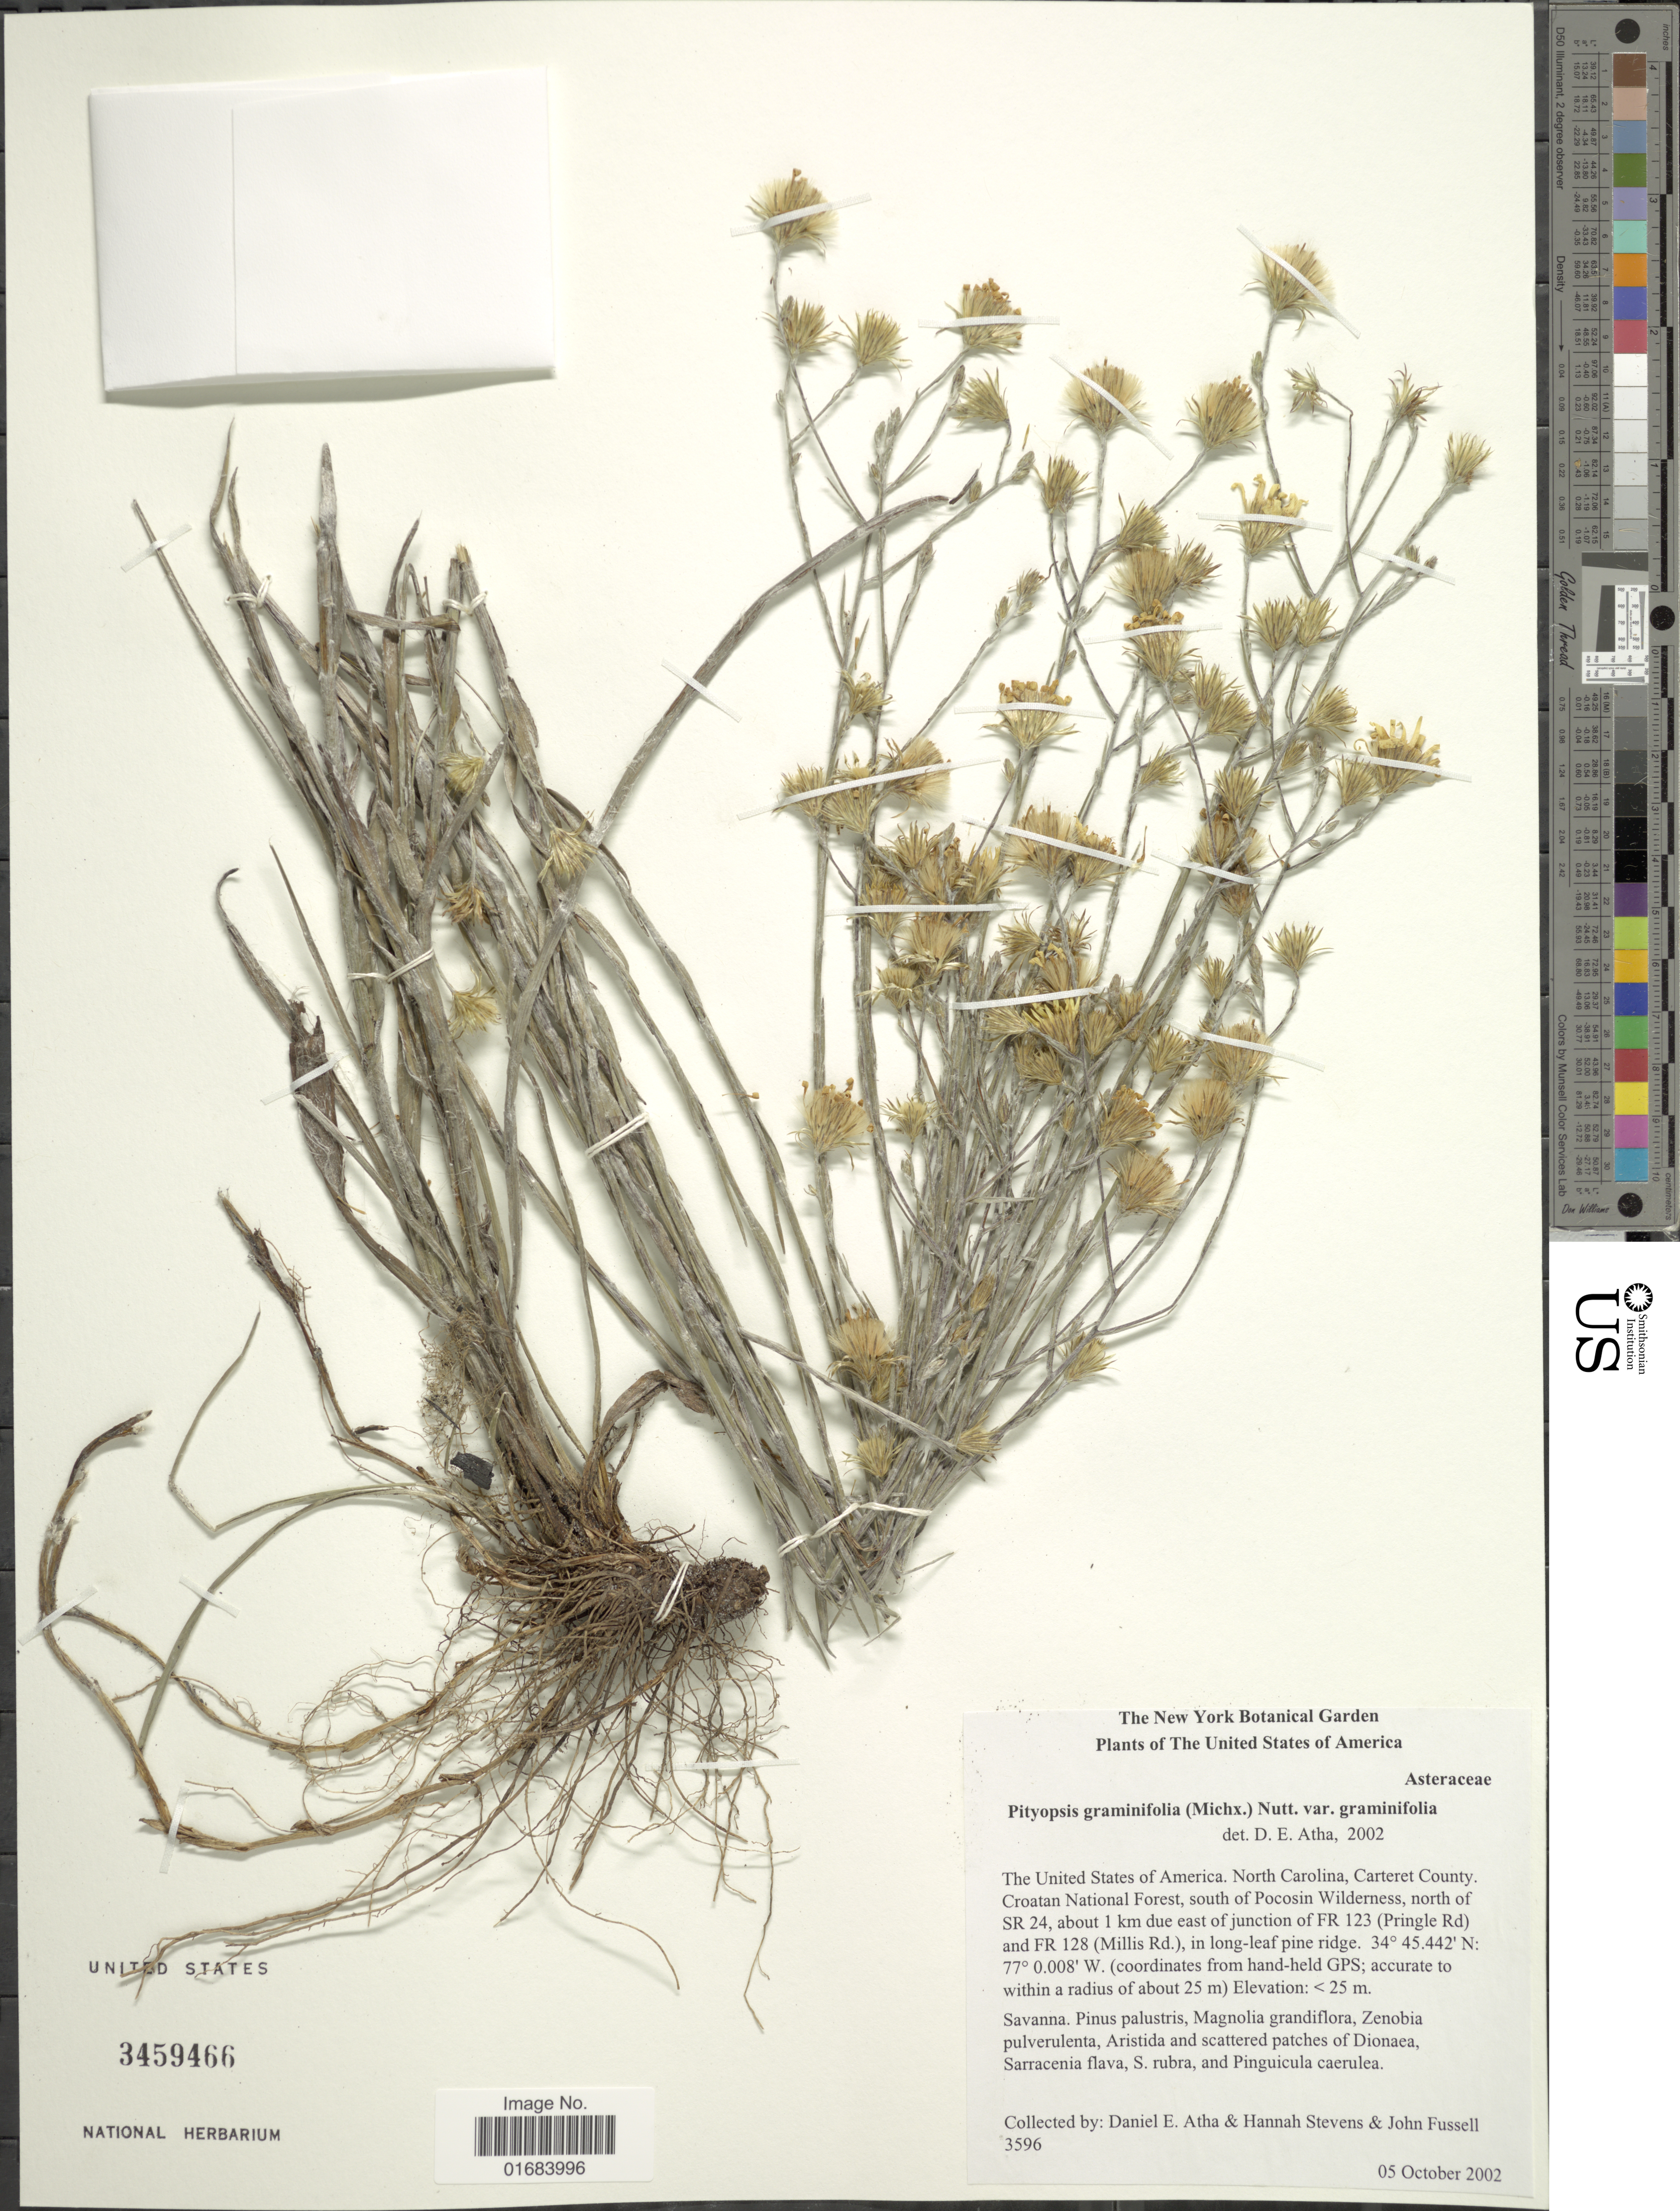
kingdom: Plantae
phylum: Tracheophyta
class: Magnoliopsida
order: Asterales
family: Asteraceae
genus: Pityopsis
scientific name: Pityopsis graminifolia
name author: (Michx.) Nutt.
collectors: D. Atha, H. Stevens & J. Fussell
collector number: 3596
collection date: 2002-10-05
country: United States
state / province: North Carolina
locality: The United State of America, North Carolina, Carteret County. Croatan National Forest, south of Pocosin Wilderness, north of SR 24, about 1 km due east of junction of FR 123 (Pringle Rd) and FR 128 (Millis Rd).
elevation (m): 25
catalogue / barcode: US 3459466